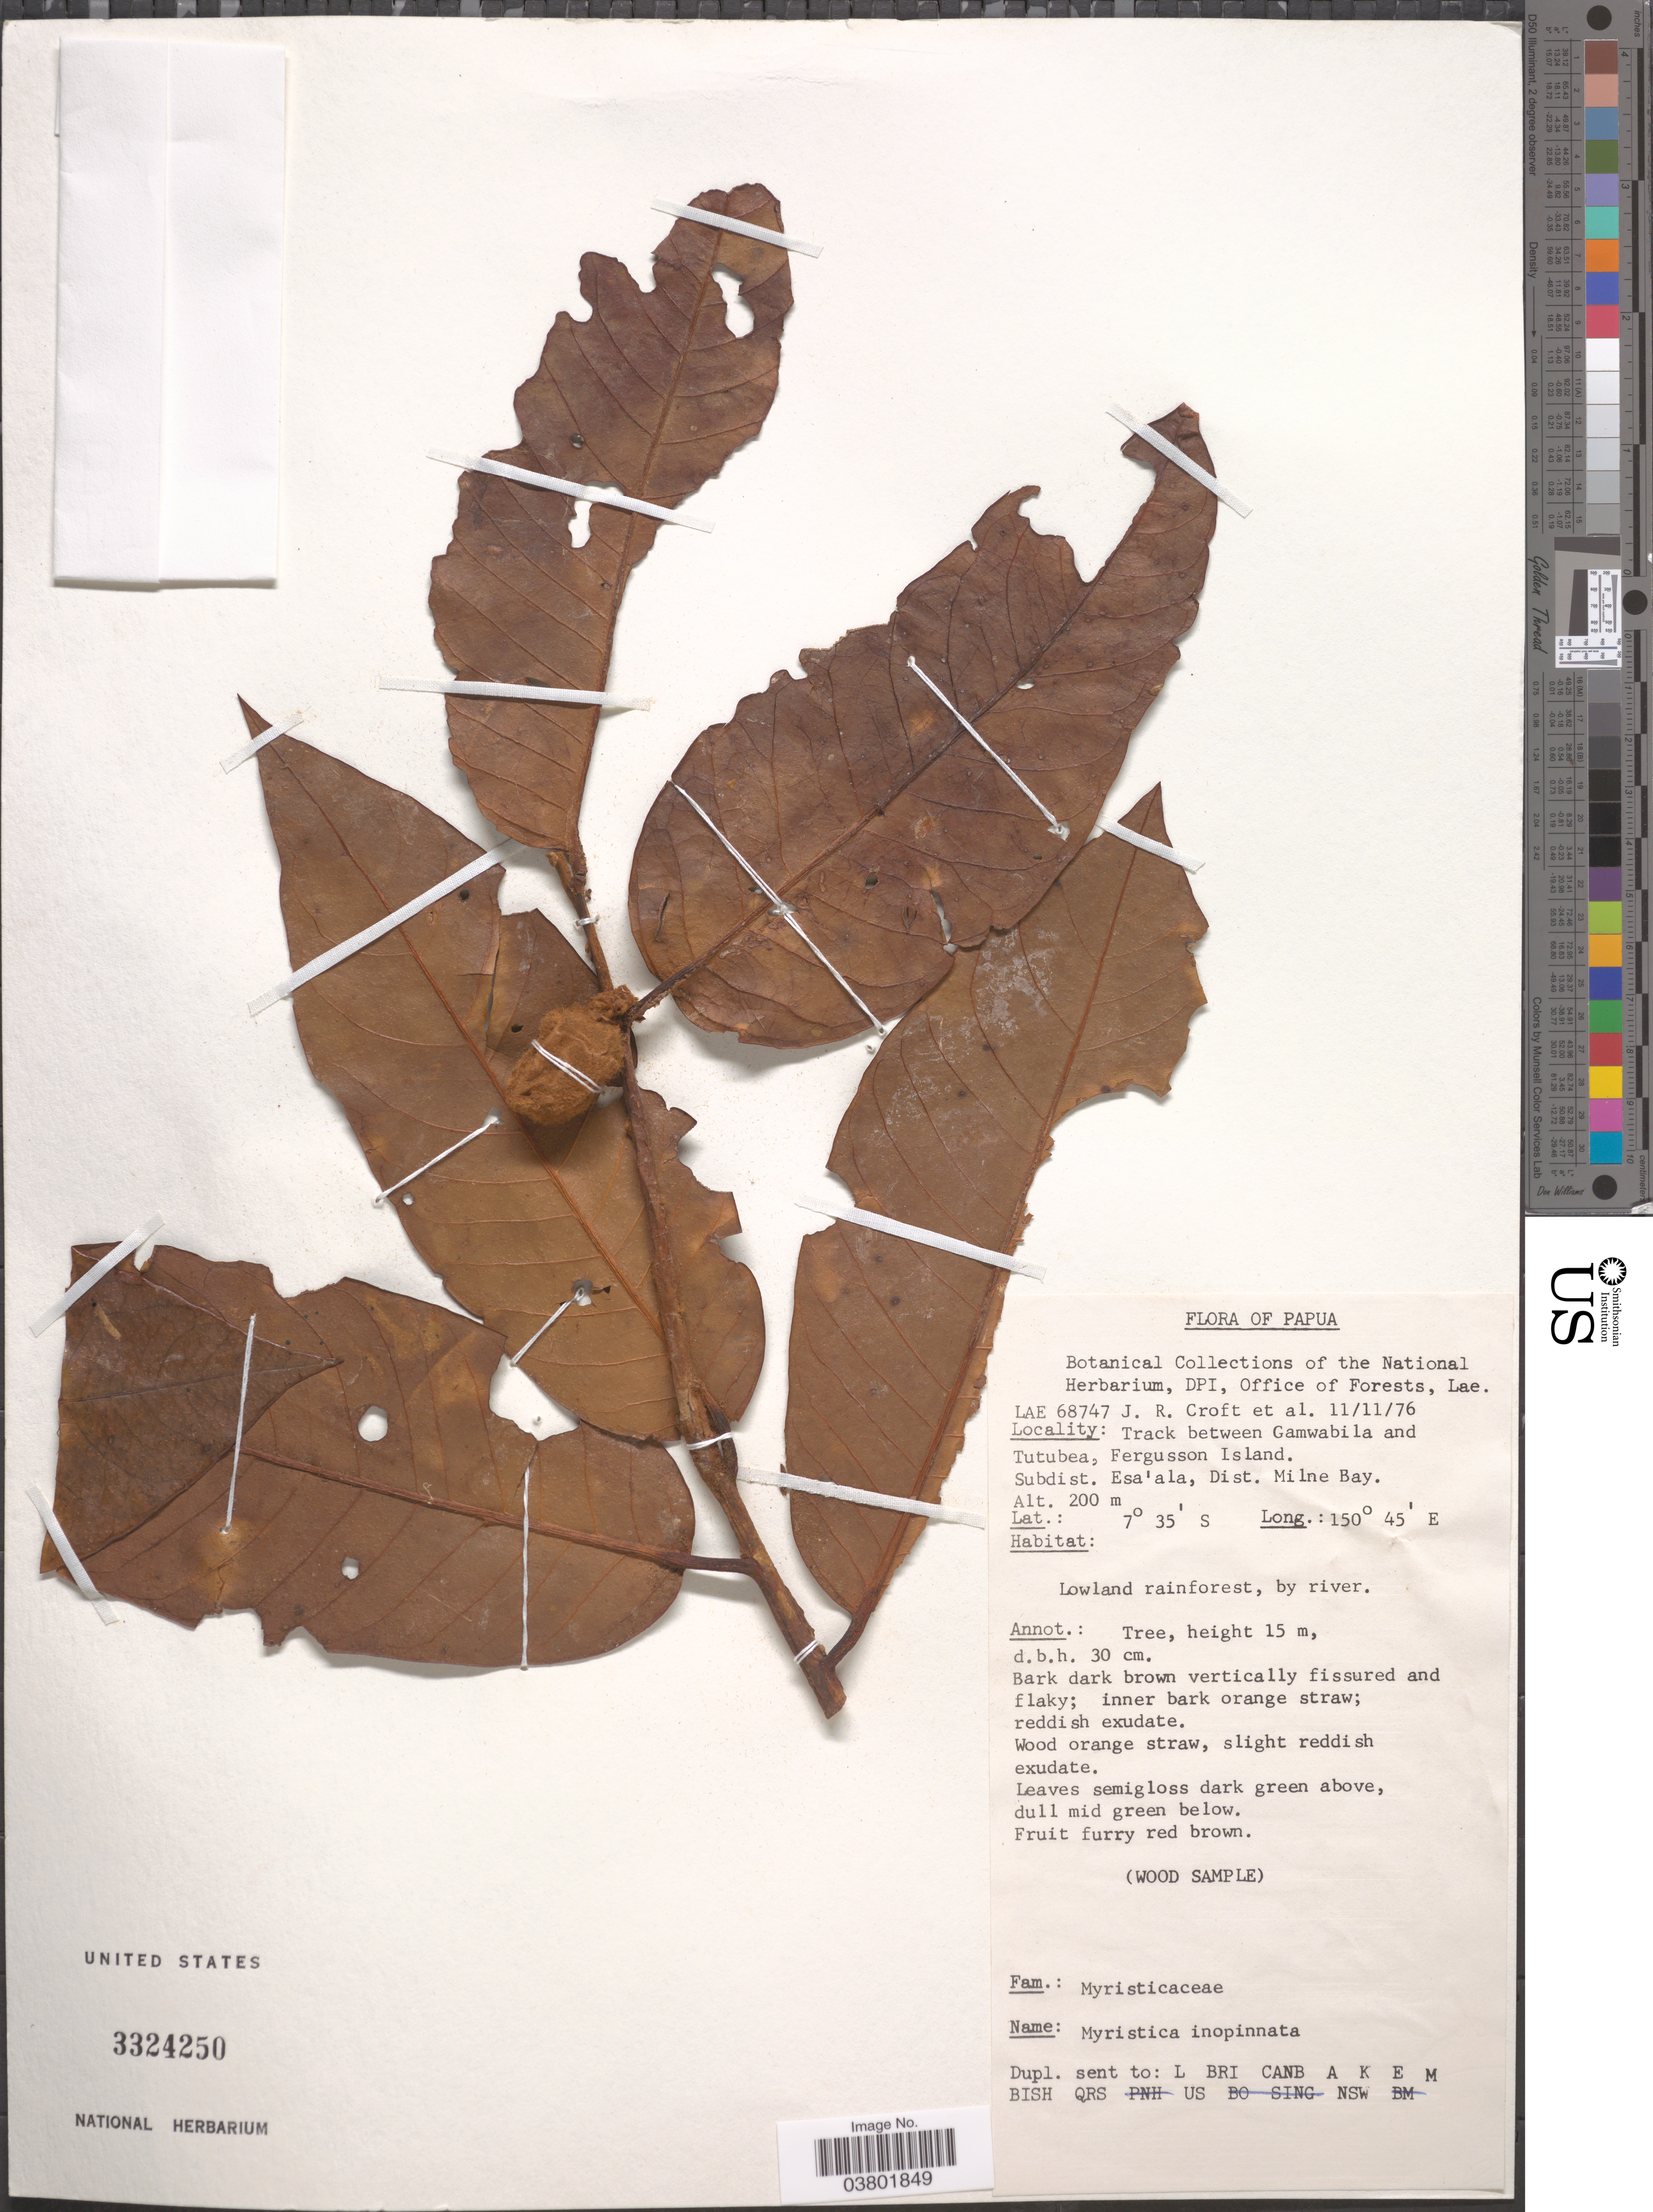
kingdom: Plantae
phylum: Tracheophyta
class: Magnoliopsida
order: Magnoliales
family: Myristicaceae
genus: Myristica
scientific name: Myristica inopinata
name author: J. Sinclair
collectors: J. R. Croft & et al.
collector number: LAE68747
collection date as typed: Transcribed d/m/y: 11/11/76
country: Papua New Guinea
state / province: Milne Bay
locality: Papua. Track between Gamwabila and Tutubea, Fergusson Island. Subdist. Esa'ala, Dist. Milne Bay.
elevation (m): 200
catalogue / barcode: US 3324250